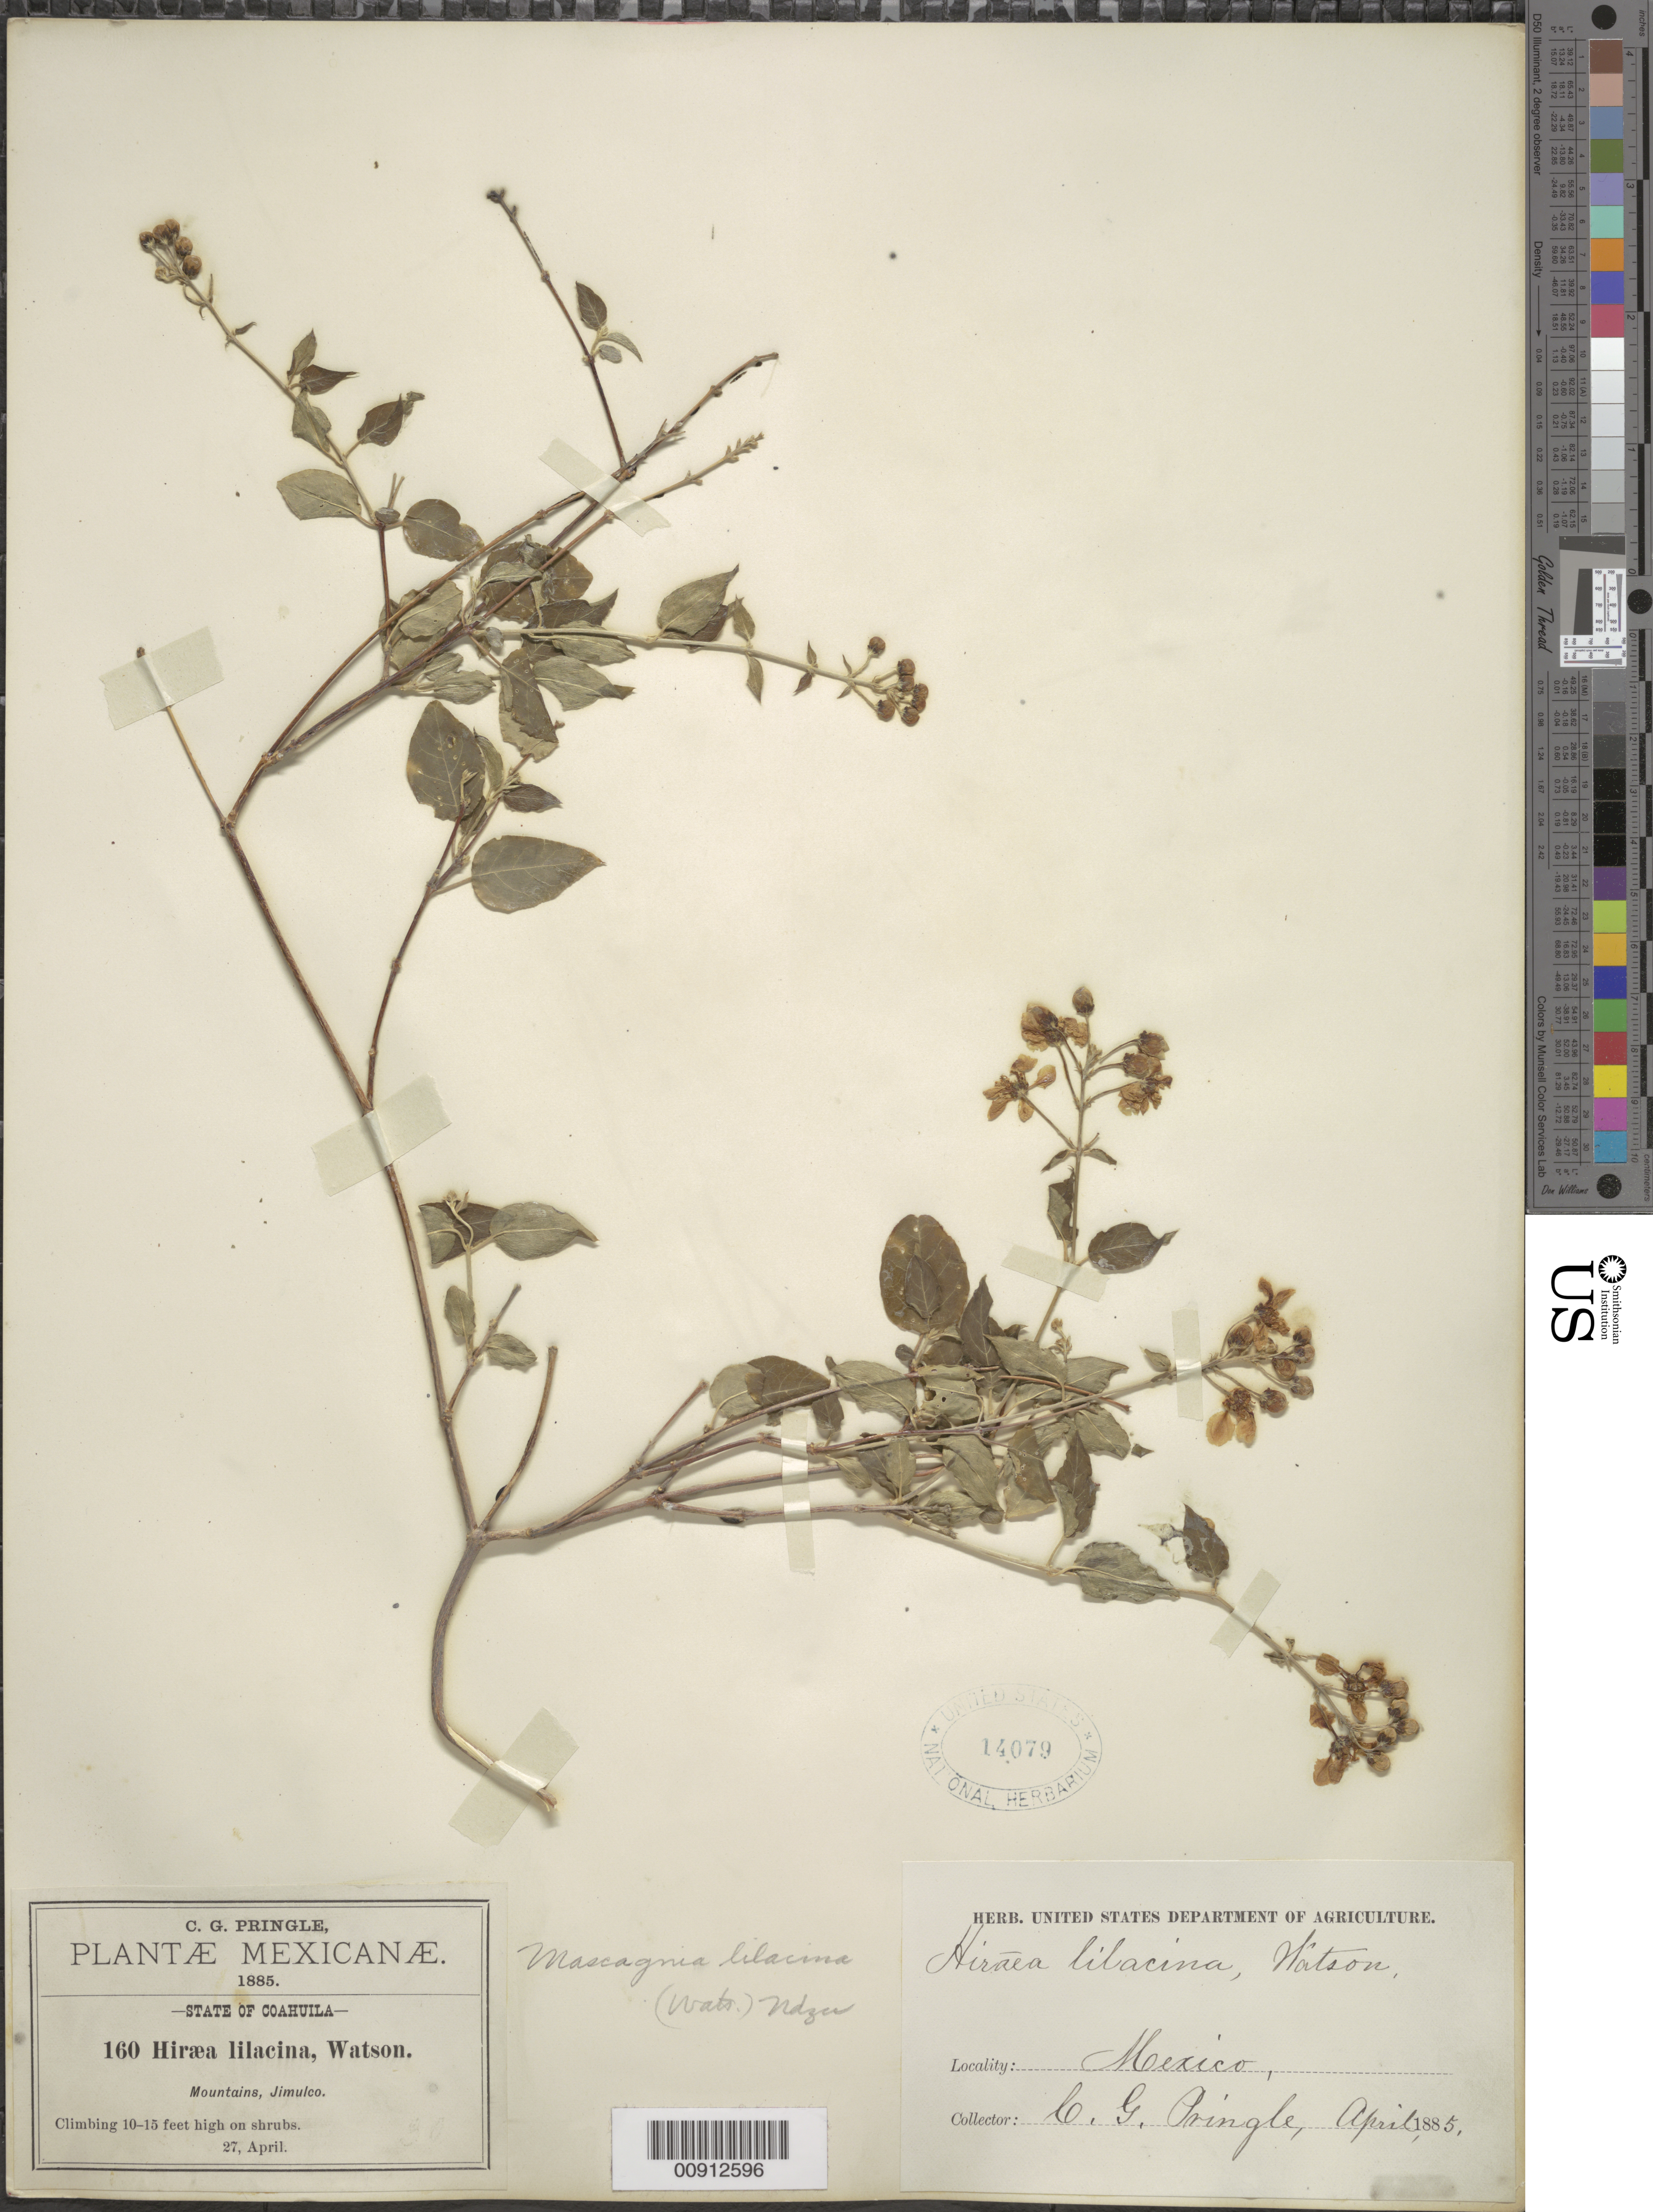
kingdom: Plantae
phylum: Tracheophyta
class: Magnoliopsida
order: Malpighiales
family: Malpighiaceae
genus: Mascagnia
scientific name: Mascagnia lilacina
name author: (S. Watson) Nied.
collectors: C. G. Pringle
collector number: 160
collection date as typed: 27 Apr 1885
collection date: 1885-04-27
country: Mexico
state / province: Coahuila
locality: Jimulco, Coahuila.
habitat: Mountains. Climbing on shrubs.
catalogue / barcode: US 14079